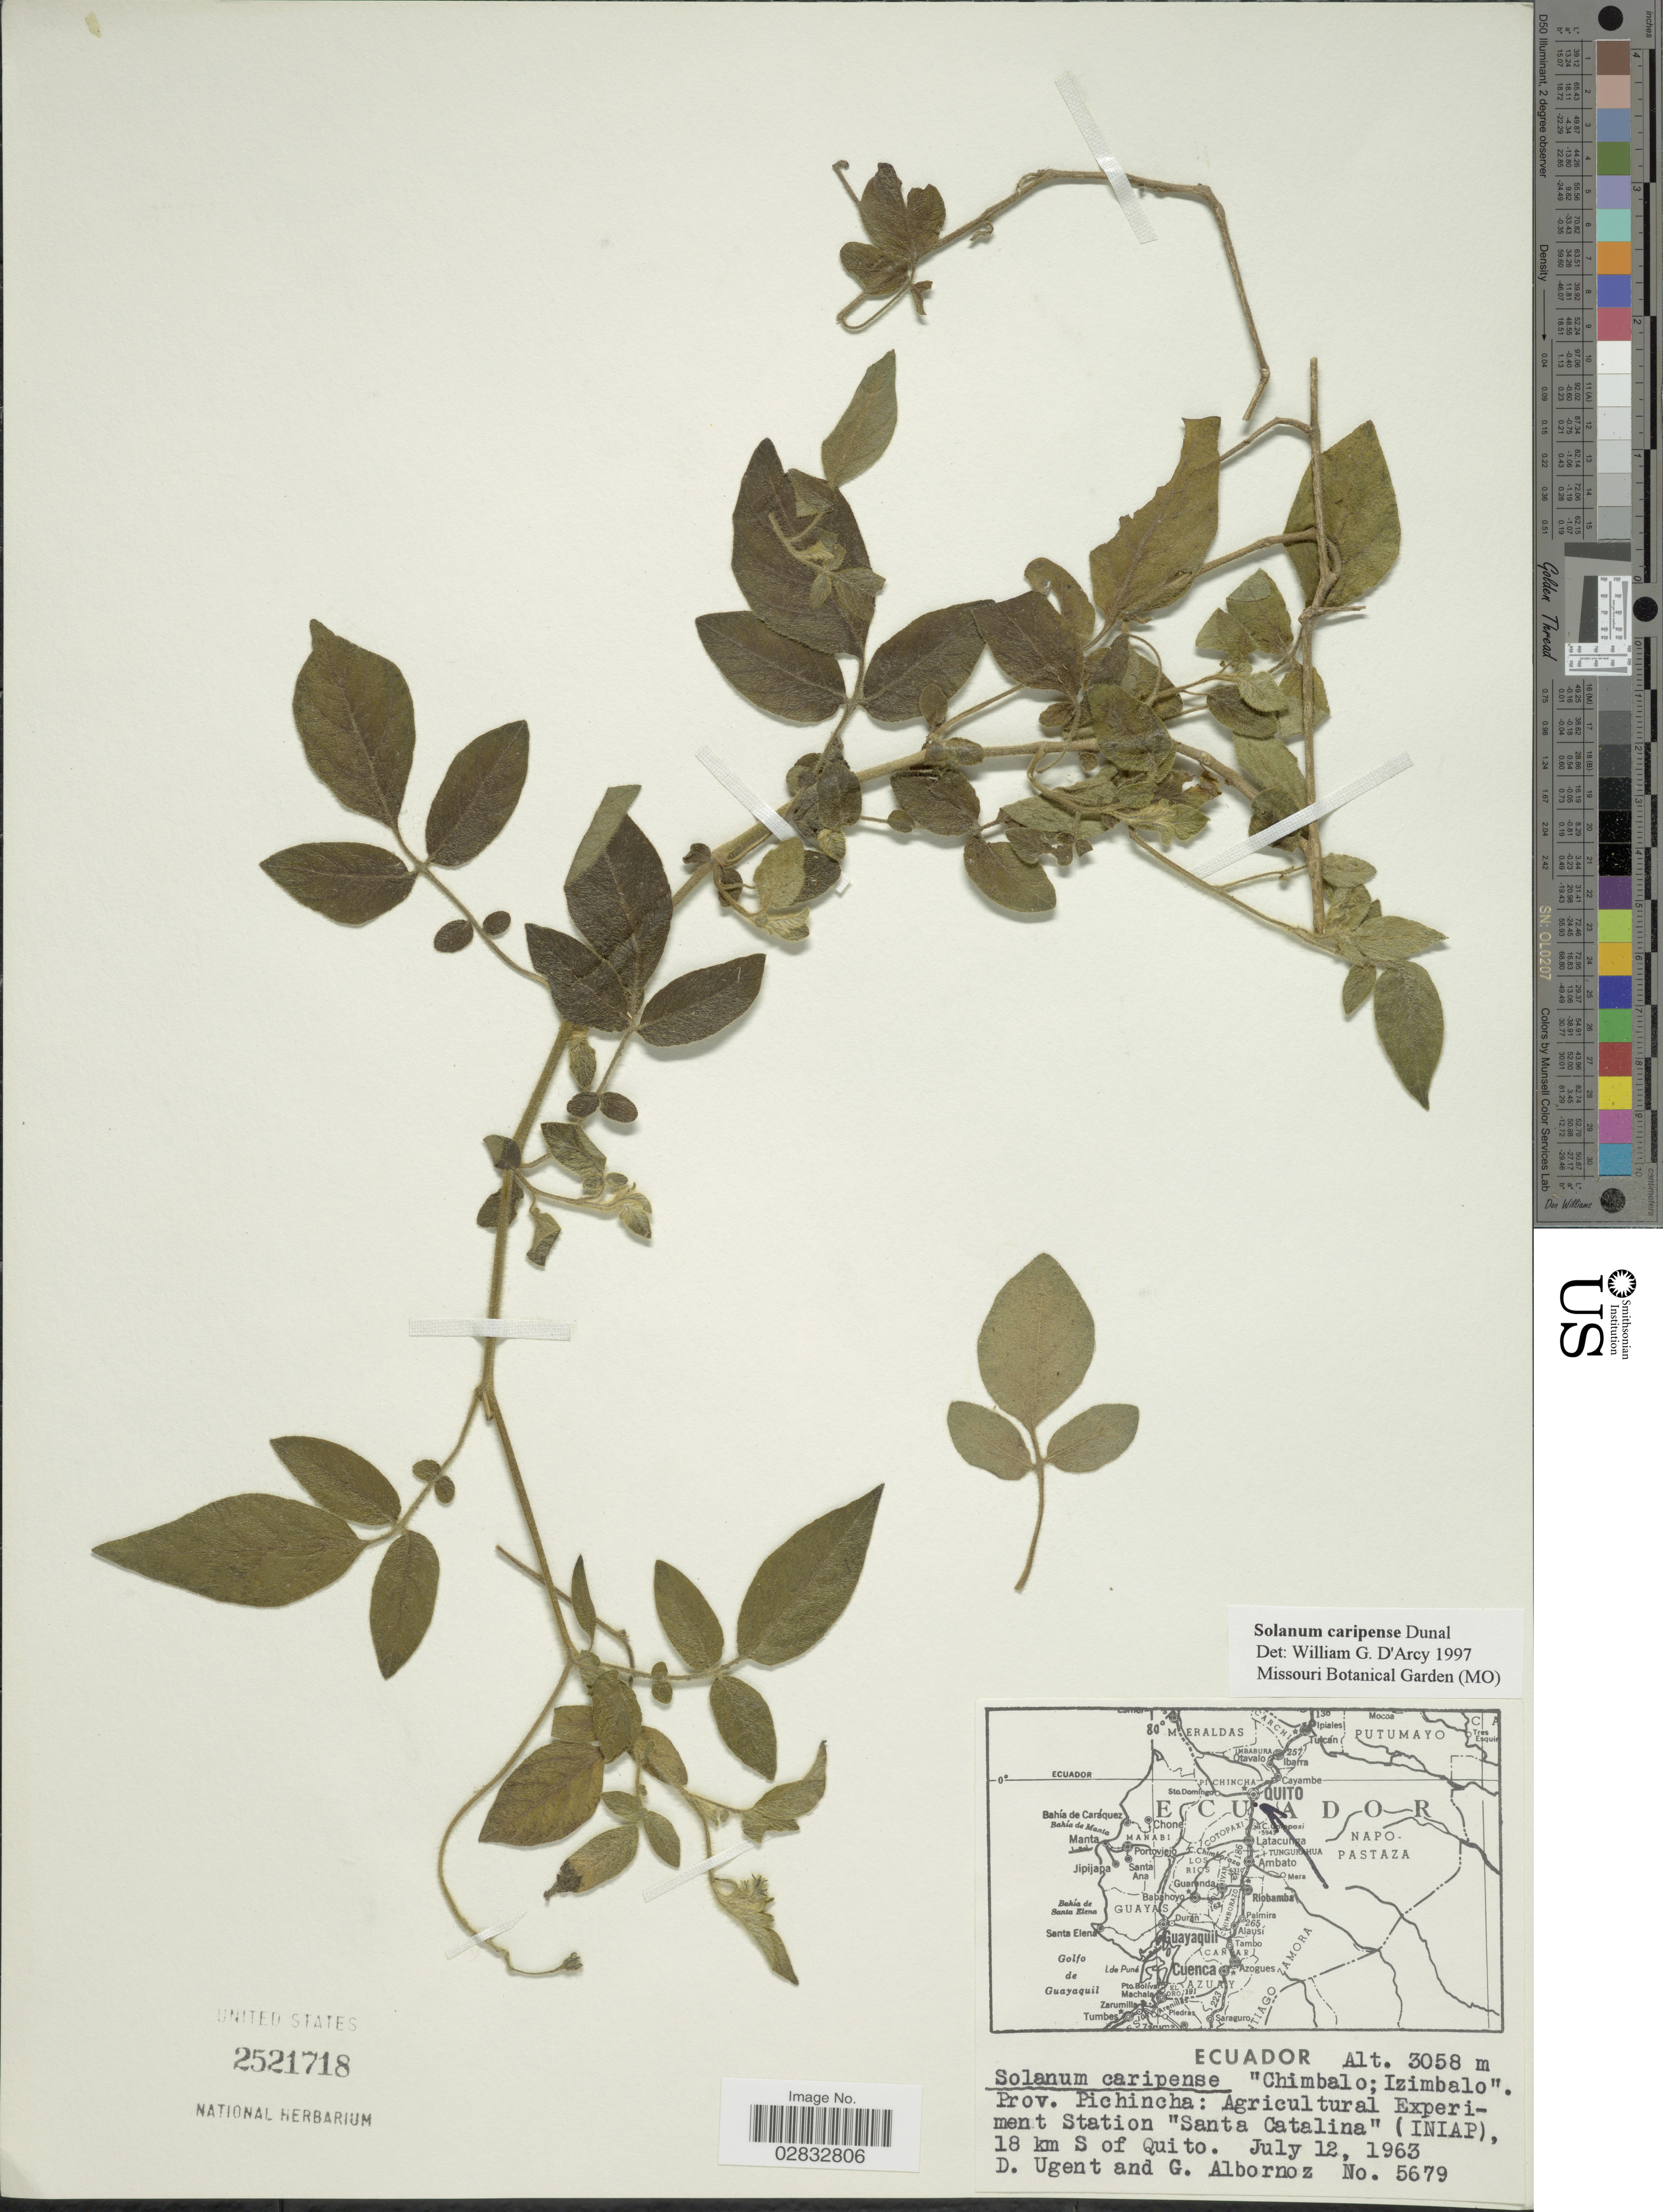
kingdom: Plantae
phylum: Tracheophyta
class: Magnoliopsida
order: Solanales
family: Solanaceae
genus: Solanum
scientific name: Solanum caripense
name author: Humb. & Bonpl. ex Dunal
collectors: D. Ugent & G. Albornoz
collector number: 5679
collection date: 1963-07-12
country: Ecuador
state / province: Pichincha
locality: Agricultural Experiment Station "Santa Catalina" (INIAP), 18 km S of Quito.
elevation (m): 3058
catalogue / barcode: US 2521718